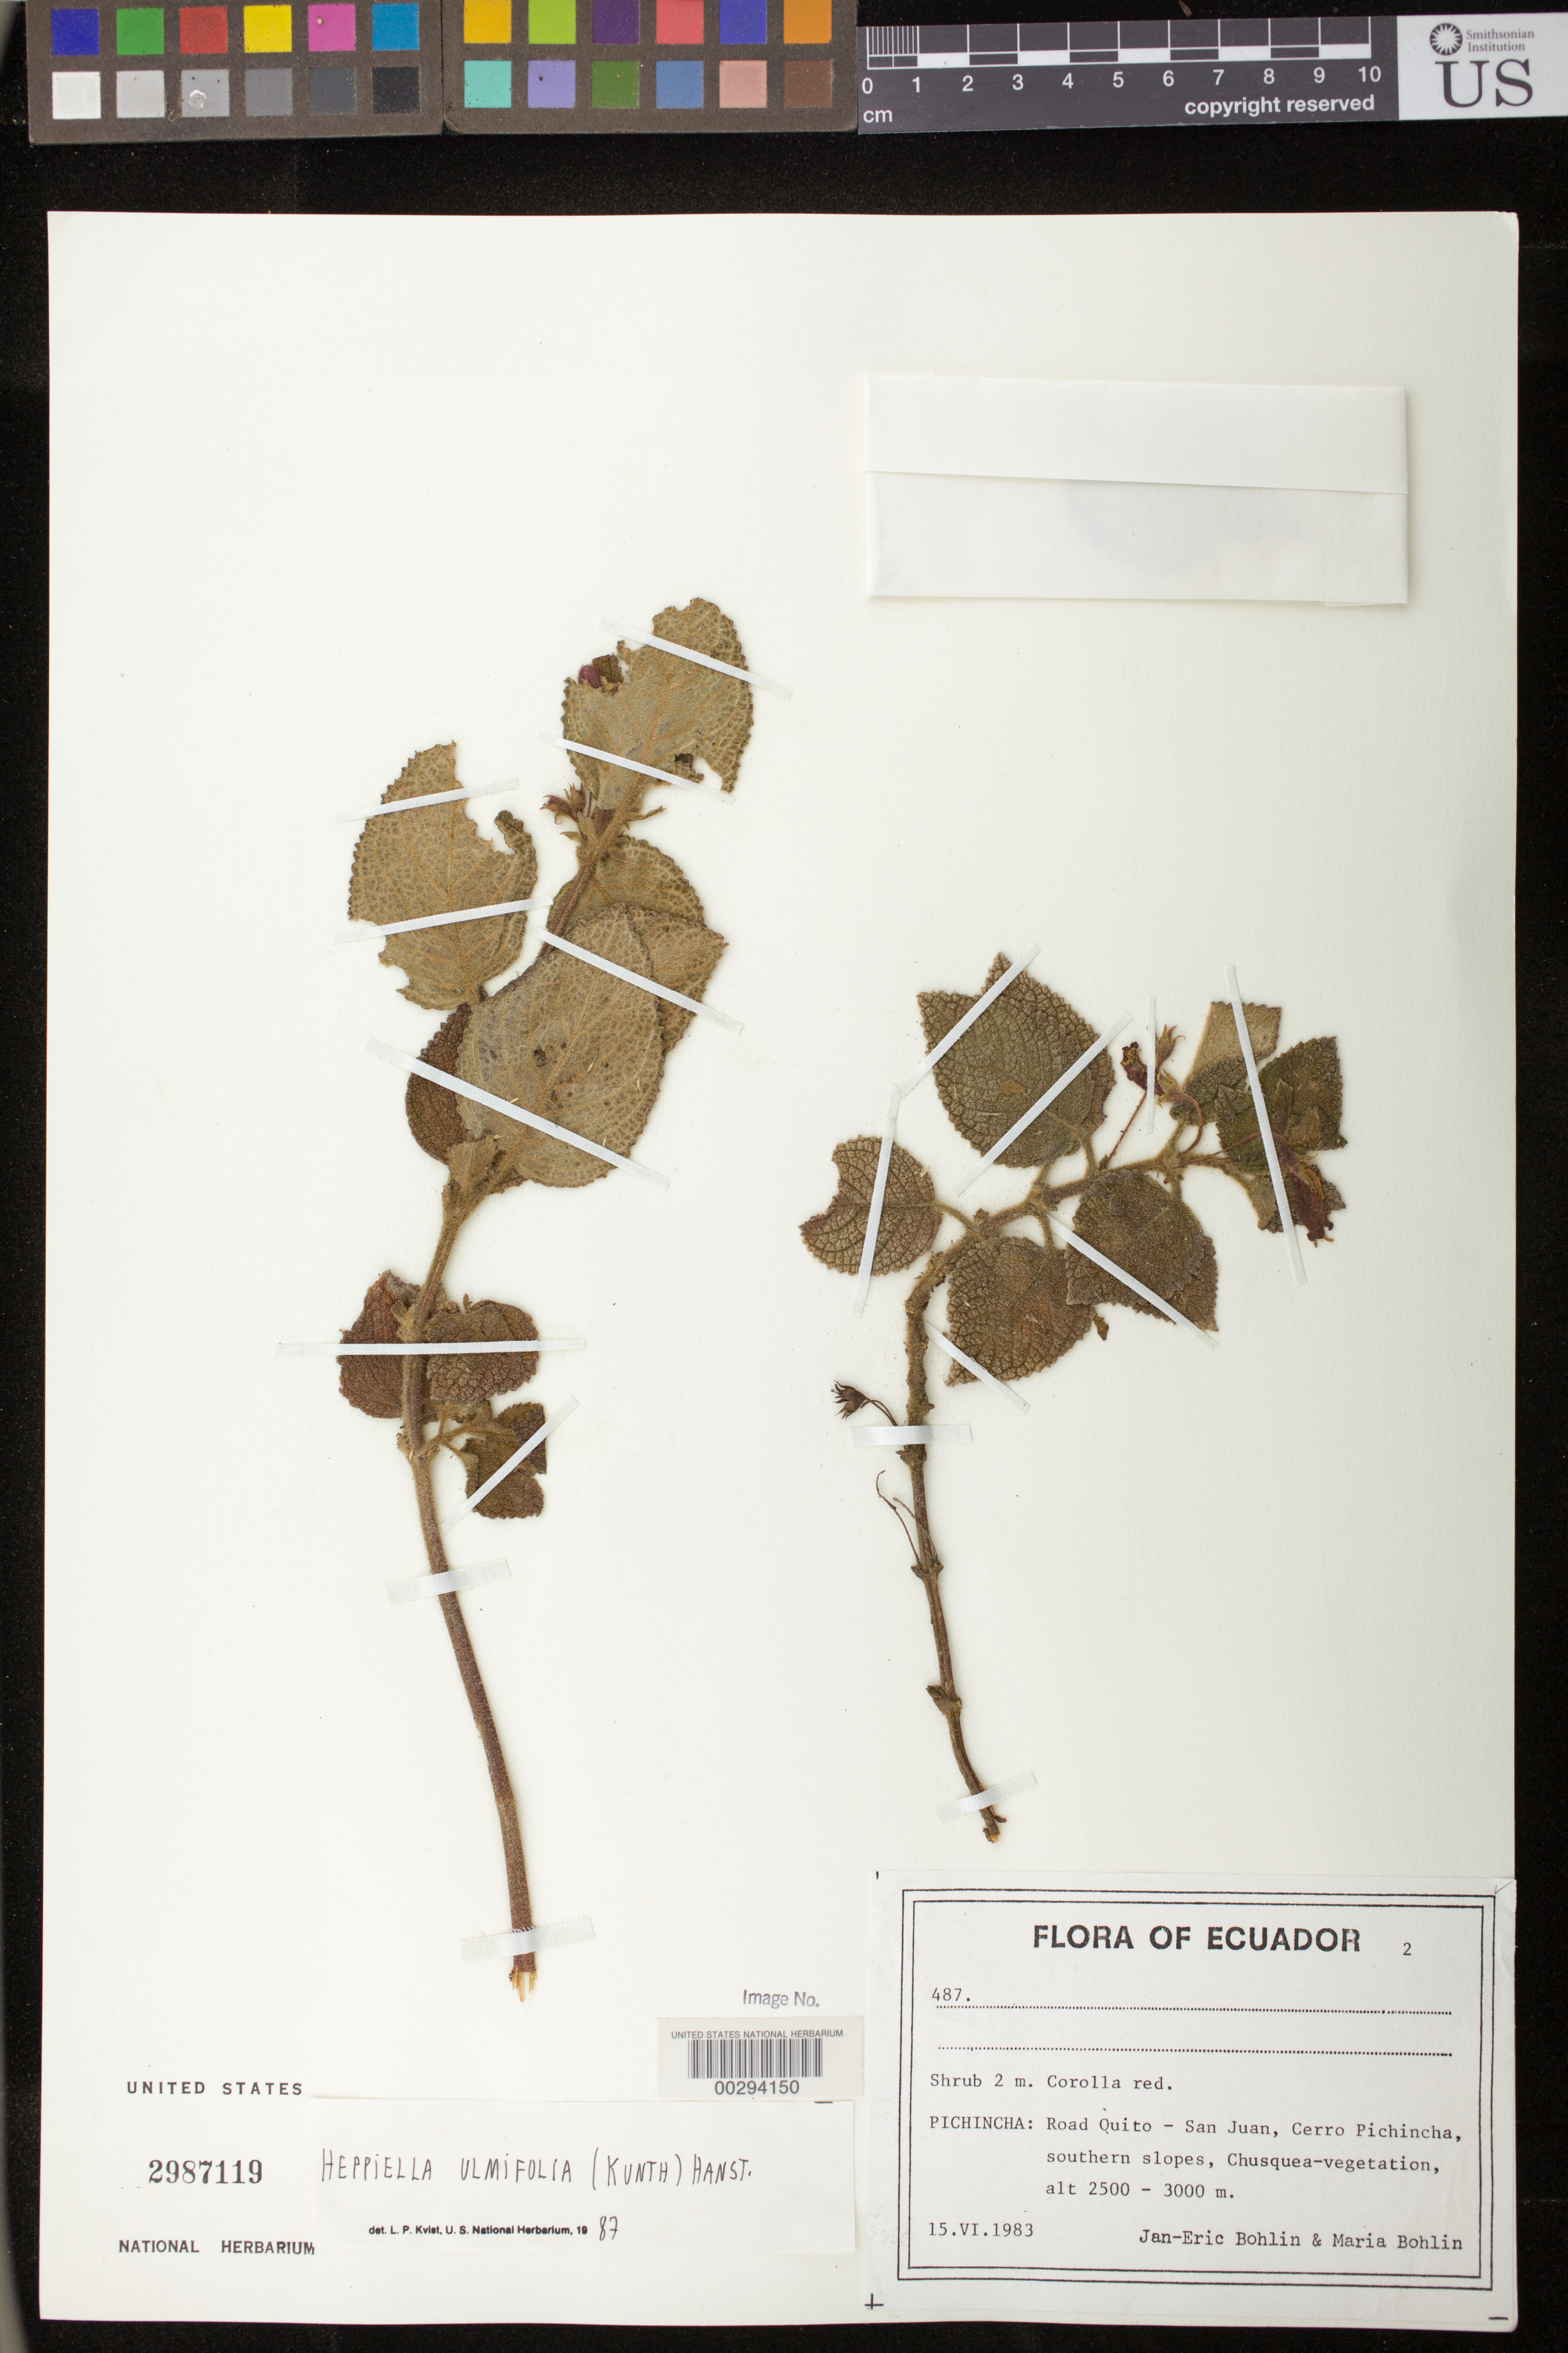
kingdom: Plantae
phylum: Tracheophyta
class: Magnoliopsida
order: Lamiales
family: Gesneriaceae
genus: Heppiella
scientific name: Heppiella ulmifolia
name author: (Kunth) Hanst.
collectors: J. Bohlin & M. Bohlin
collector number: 487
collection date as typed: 15 Jun 1983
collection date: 1983-06-15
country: Ecuador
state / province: Pichincha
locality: Road Quito - San Juan, Cerro Pichincha, southern slopes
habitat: Chusquea-vegetation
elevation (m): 2500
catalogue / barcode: US 2987119